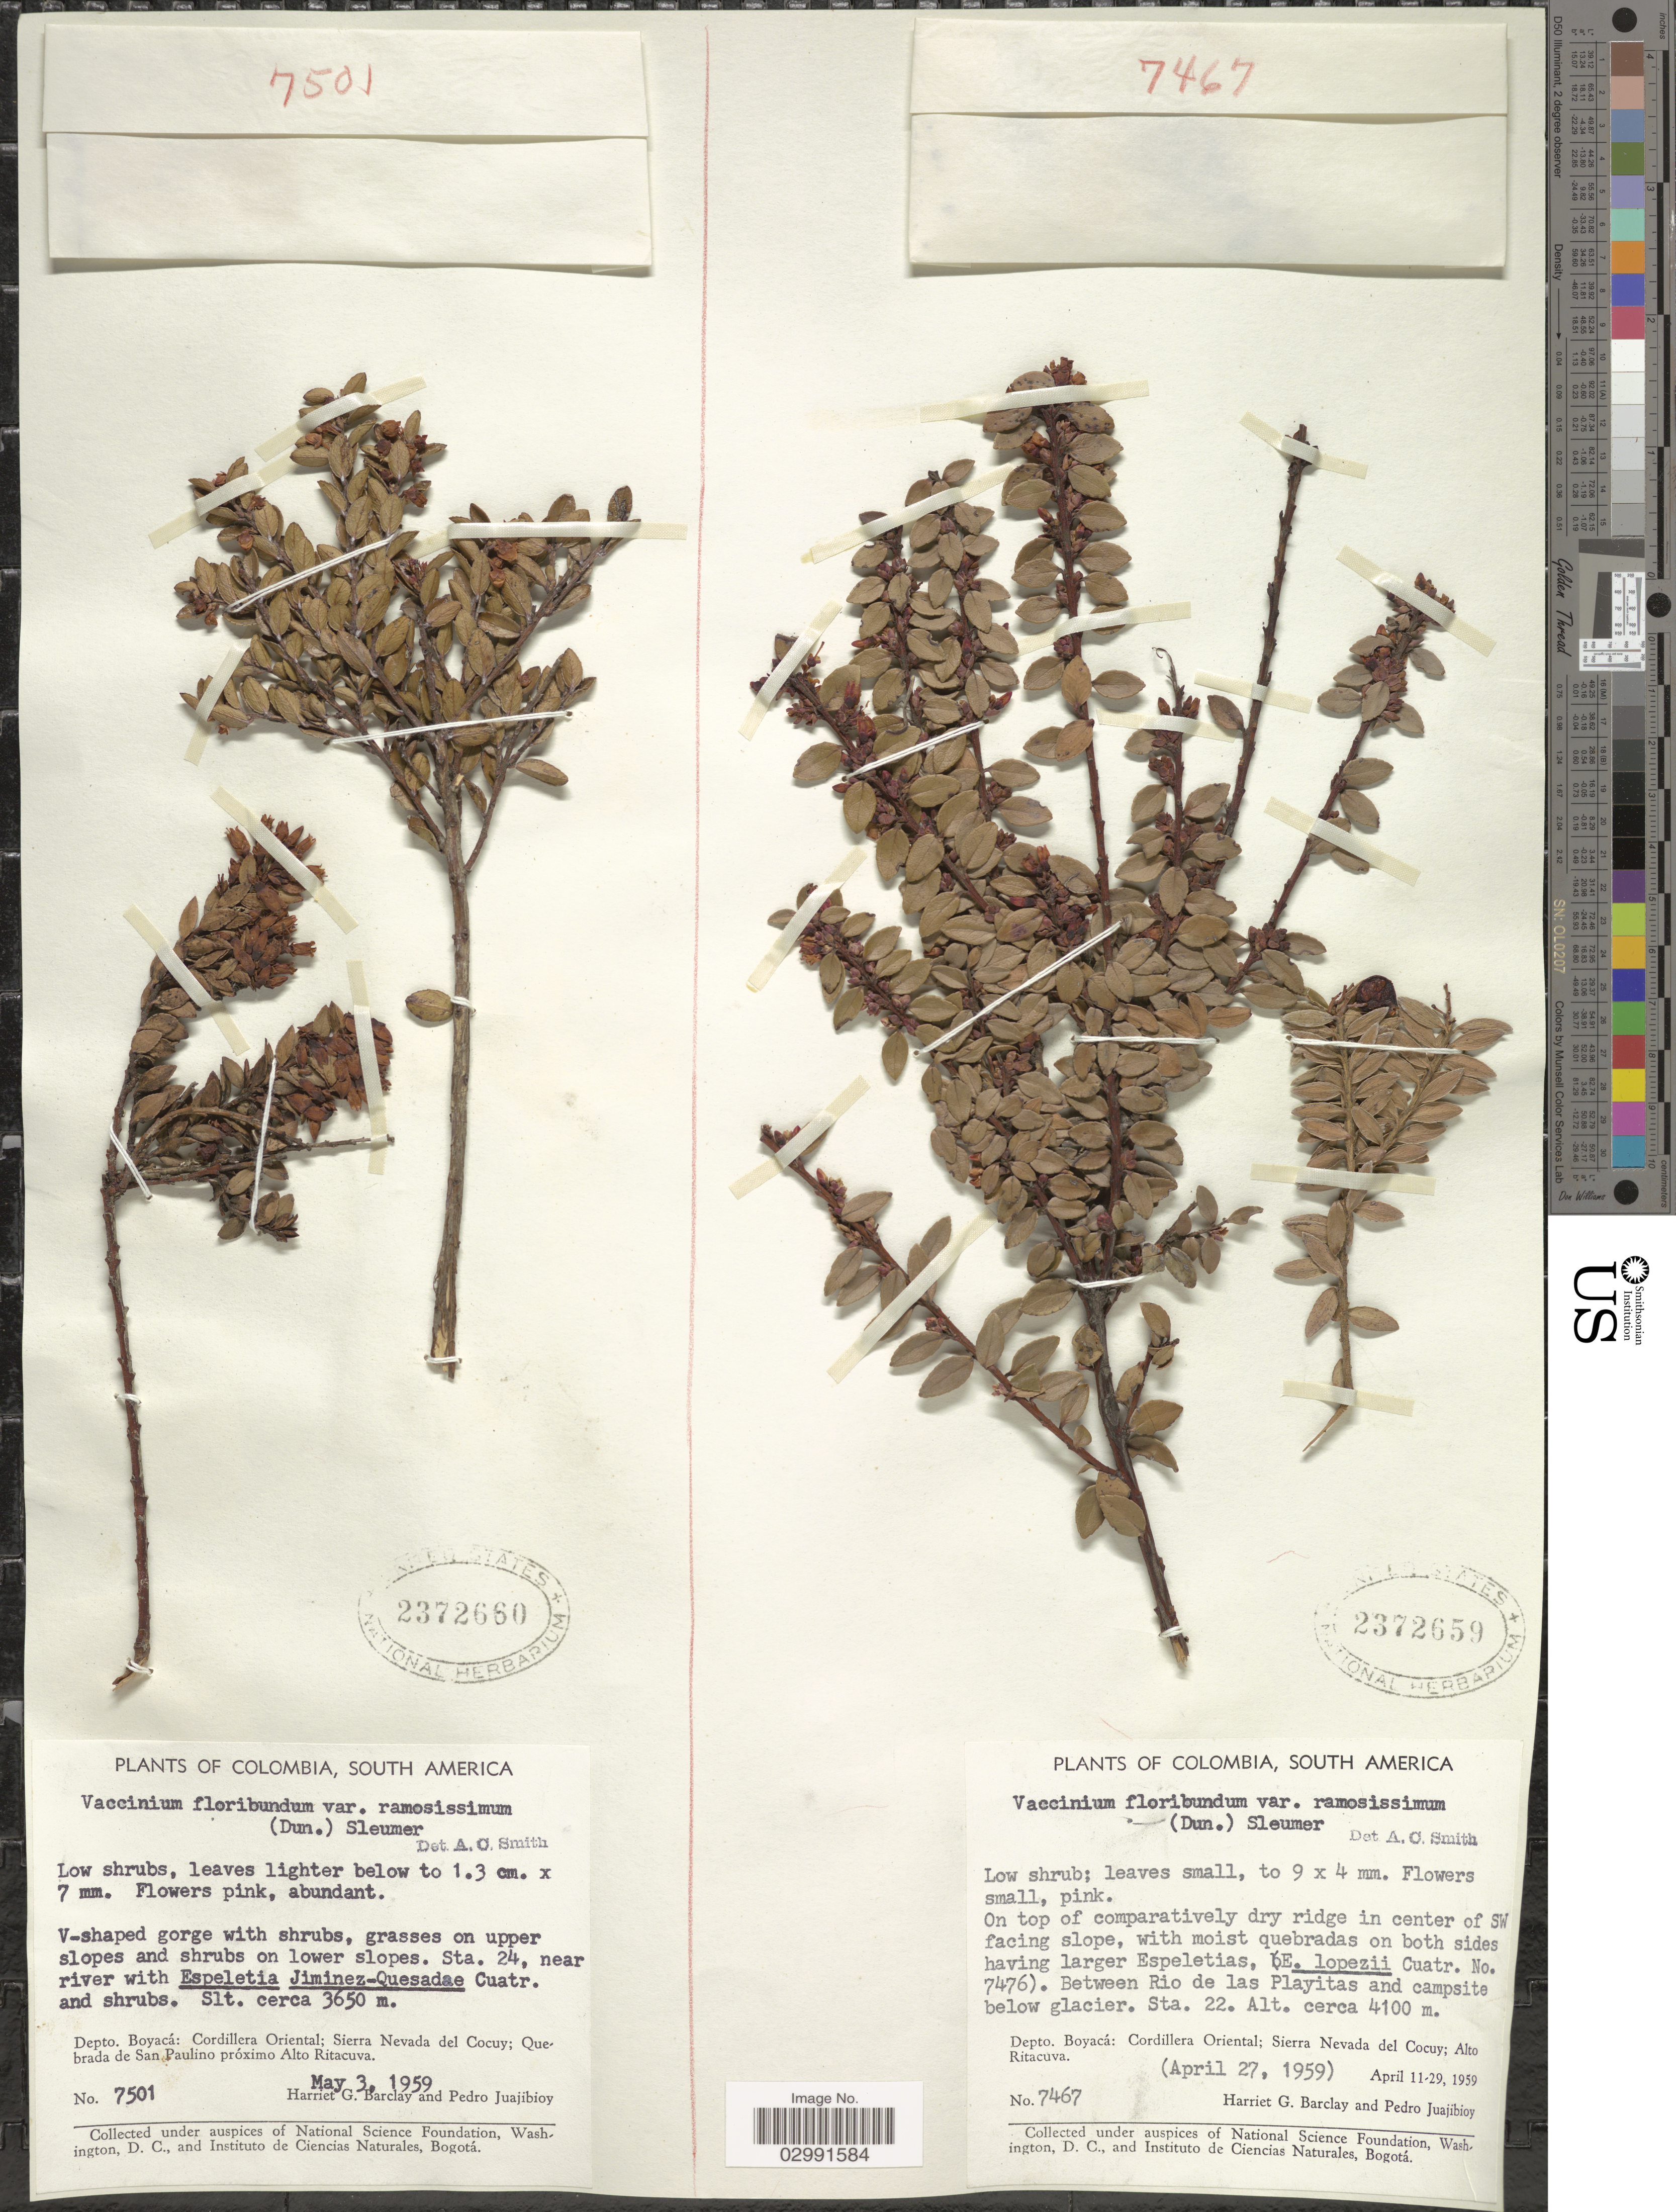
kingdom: Plantae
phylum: Tracheophyta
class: Magnoliopsida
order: Ericales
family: Ericaceae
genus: Vaccinium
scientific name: Vaccinium floribundum var. ramosissimum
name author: Kunth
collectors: H. G. Barclay & P. Juajibioy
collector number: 7467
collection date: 1959-04-27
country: Colombia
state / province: Boyacá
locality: Between Rio de las Playitas and campsite below glacier. Sta. 22. Depto. Boyacá: Cordillera Oriental; Sierra Nevada del Cocuy; Alto Ritacuva.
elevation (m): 4100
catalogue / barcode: US 2372659